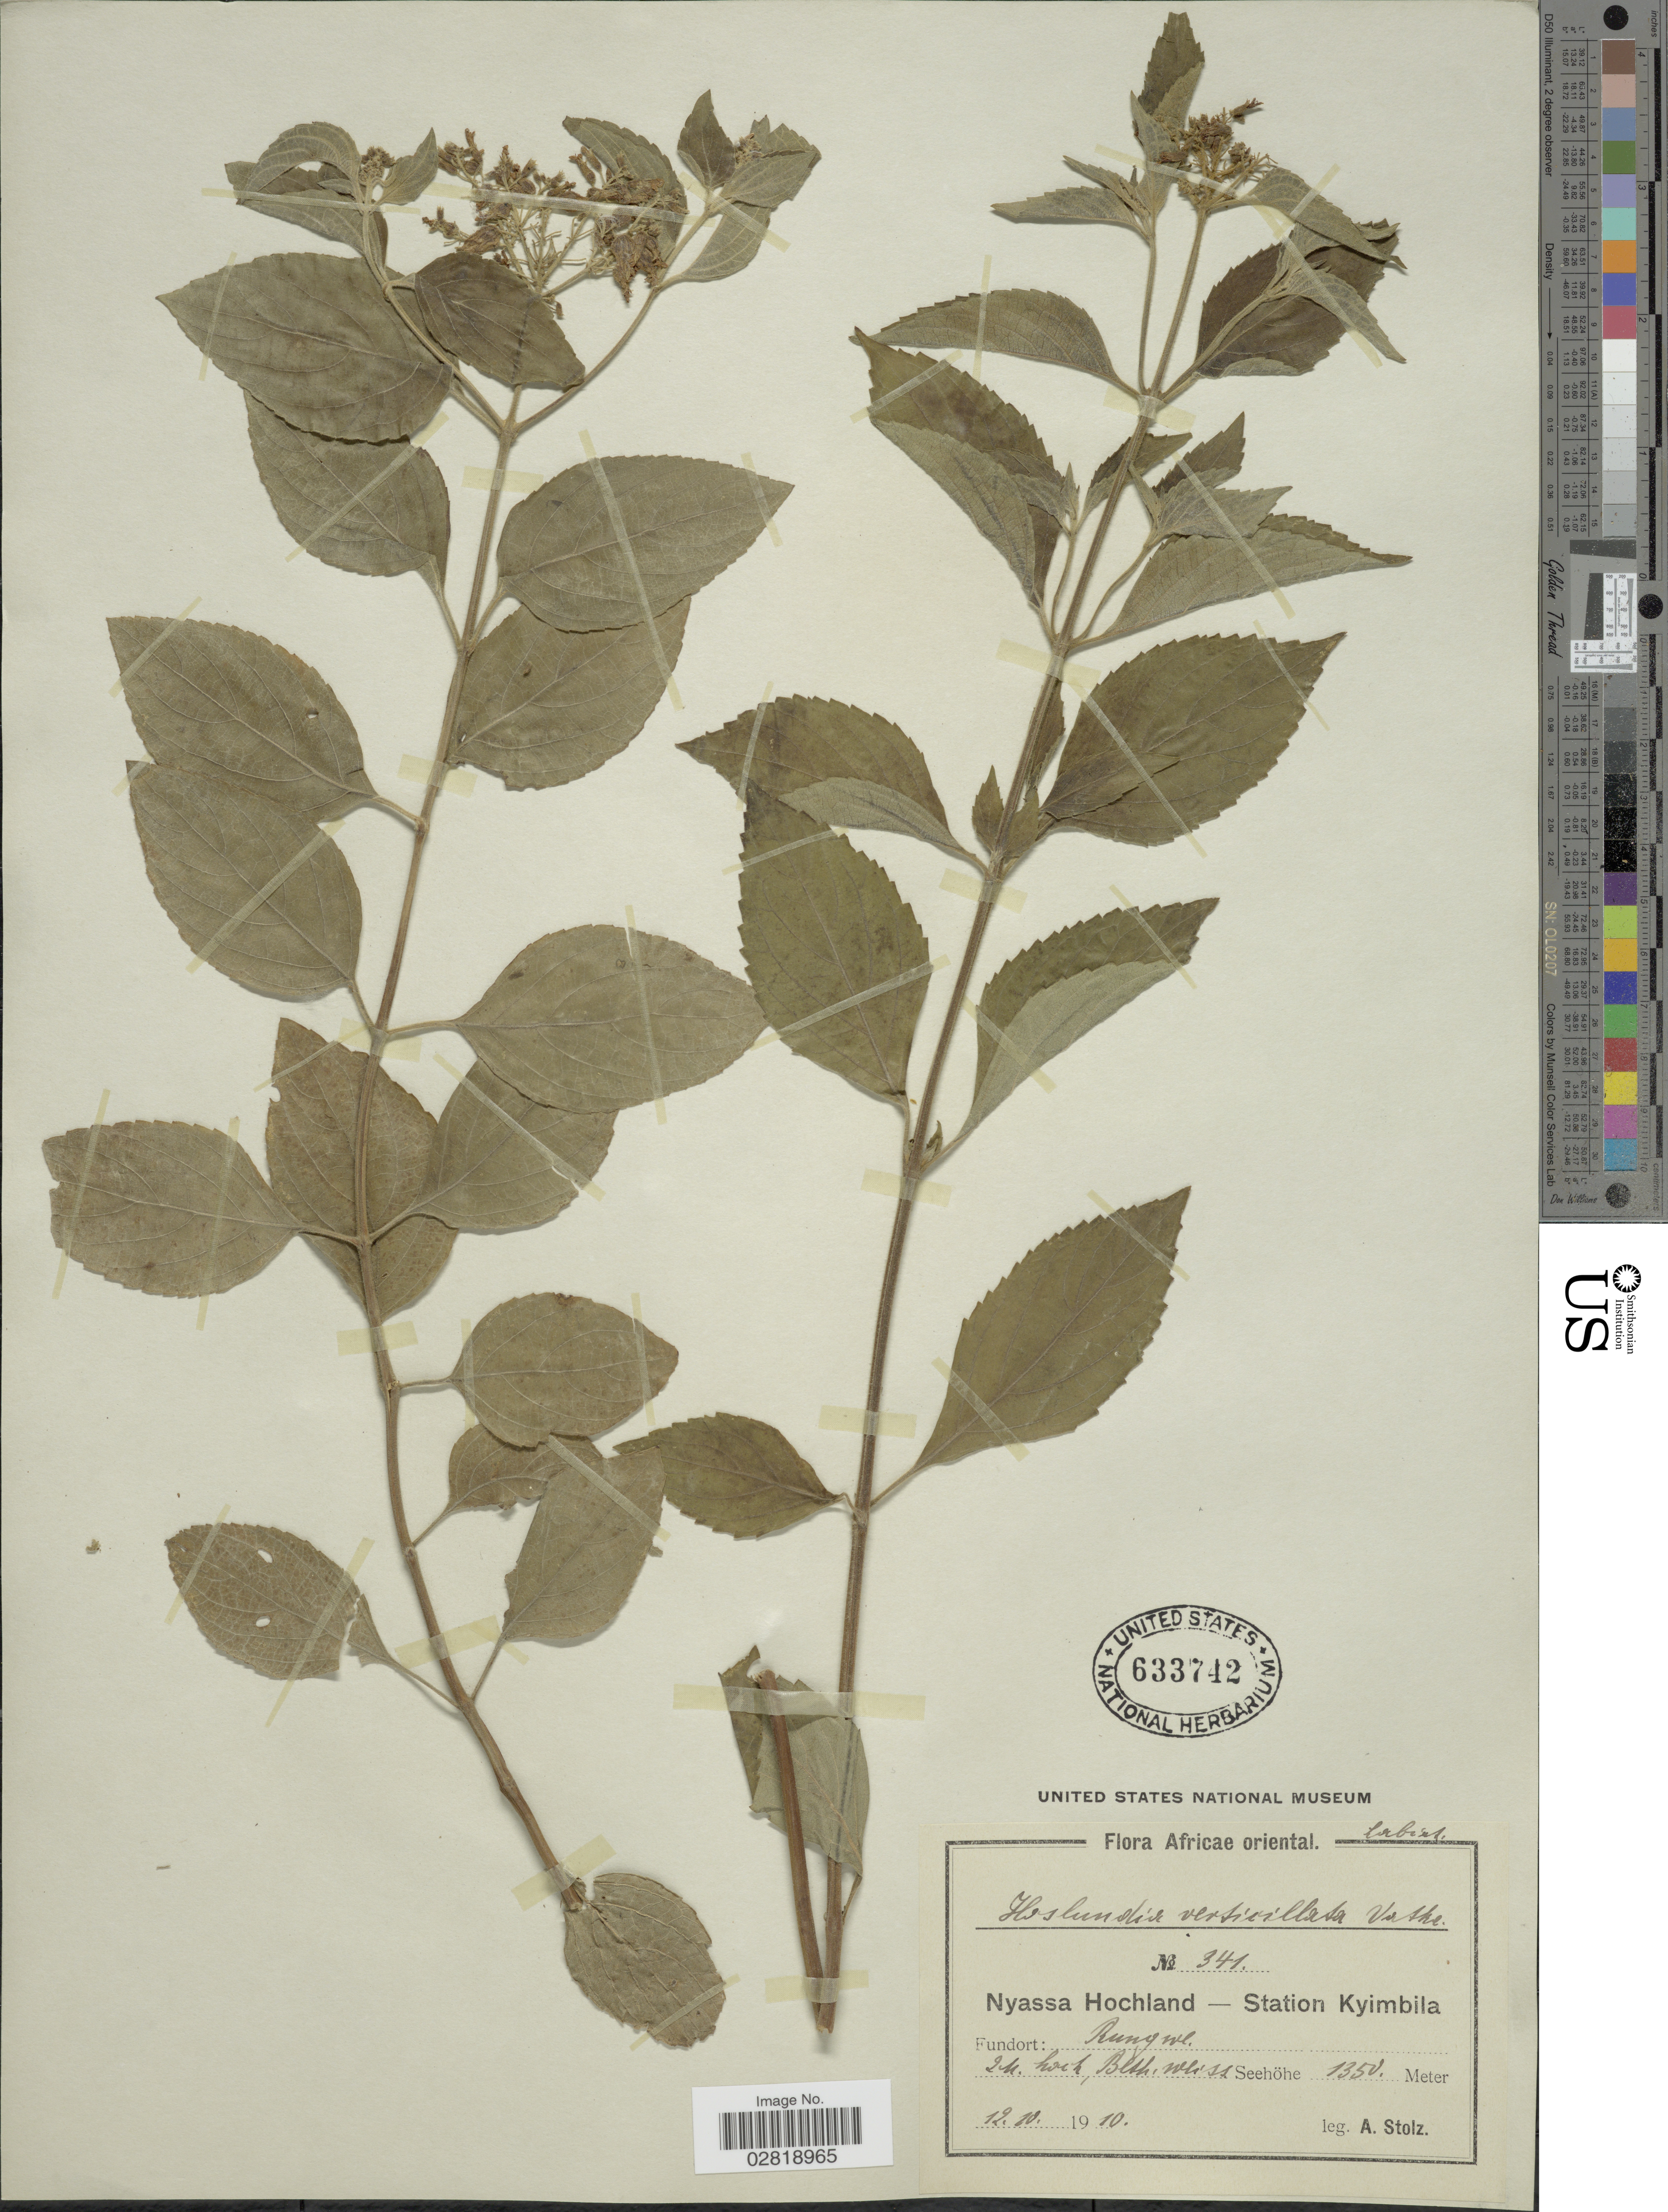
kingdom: Plantae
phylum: Tracheophyta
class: Magnoliopsida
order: Fabales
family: Fabaceae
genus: Swainsona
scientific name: Swainsona verticillata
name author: Vahl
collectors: A. Stolz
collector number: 341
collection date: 1910-10-12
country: Tanzania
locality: Africae oriental. Nyassa Hochland - Station Kyimbila. Rungwe.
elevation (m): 1350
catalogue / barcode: US 633742